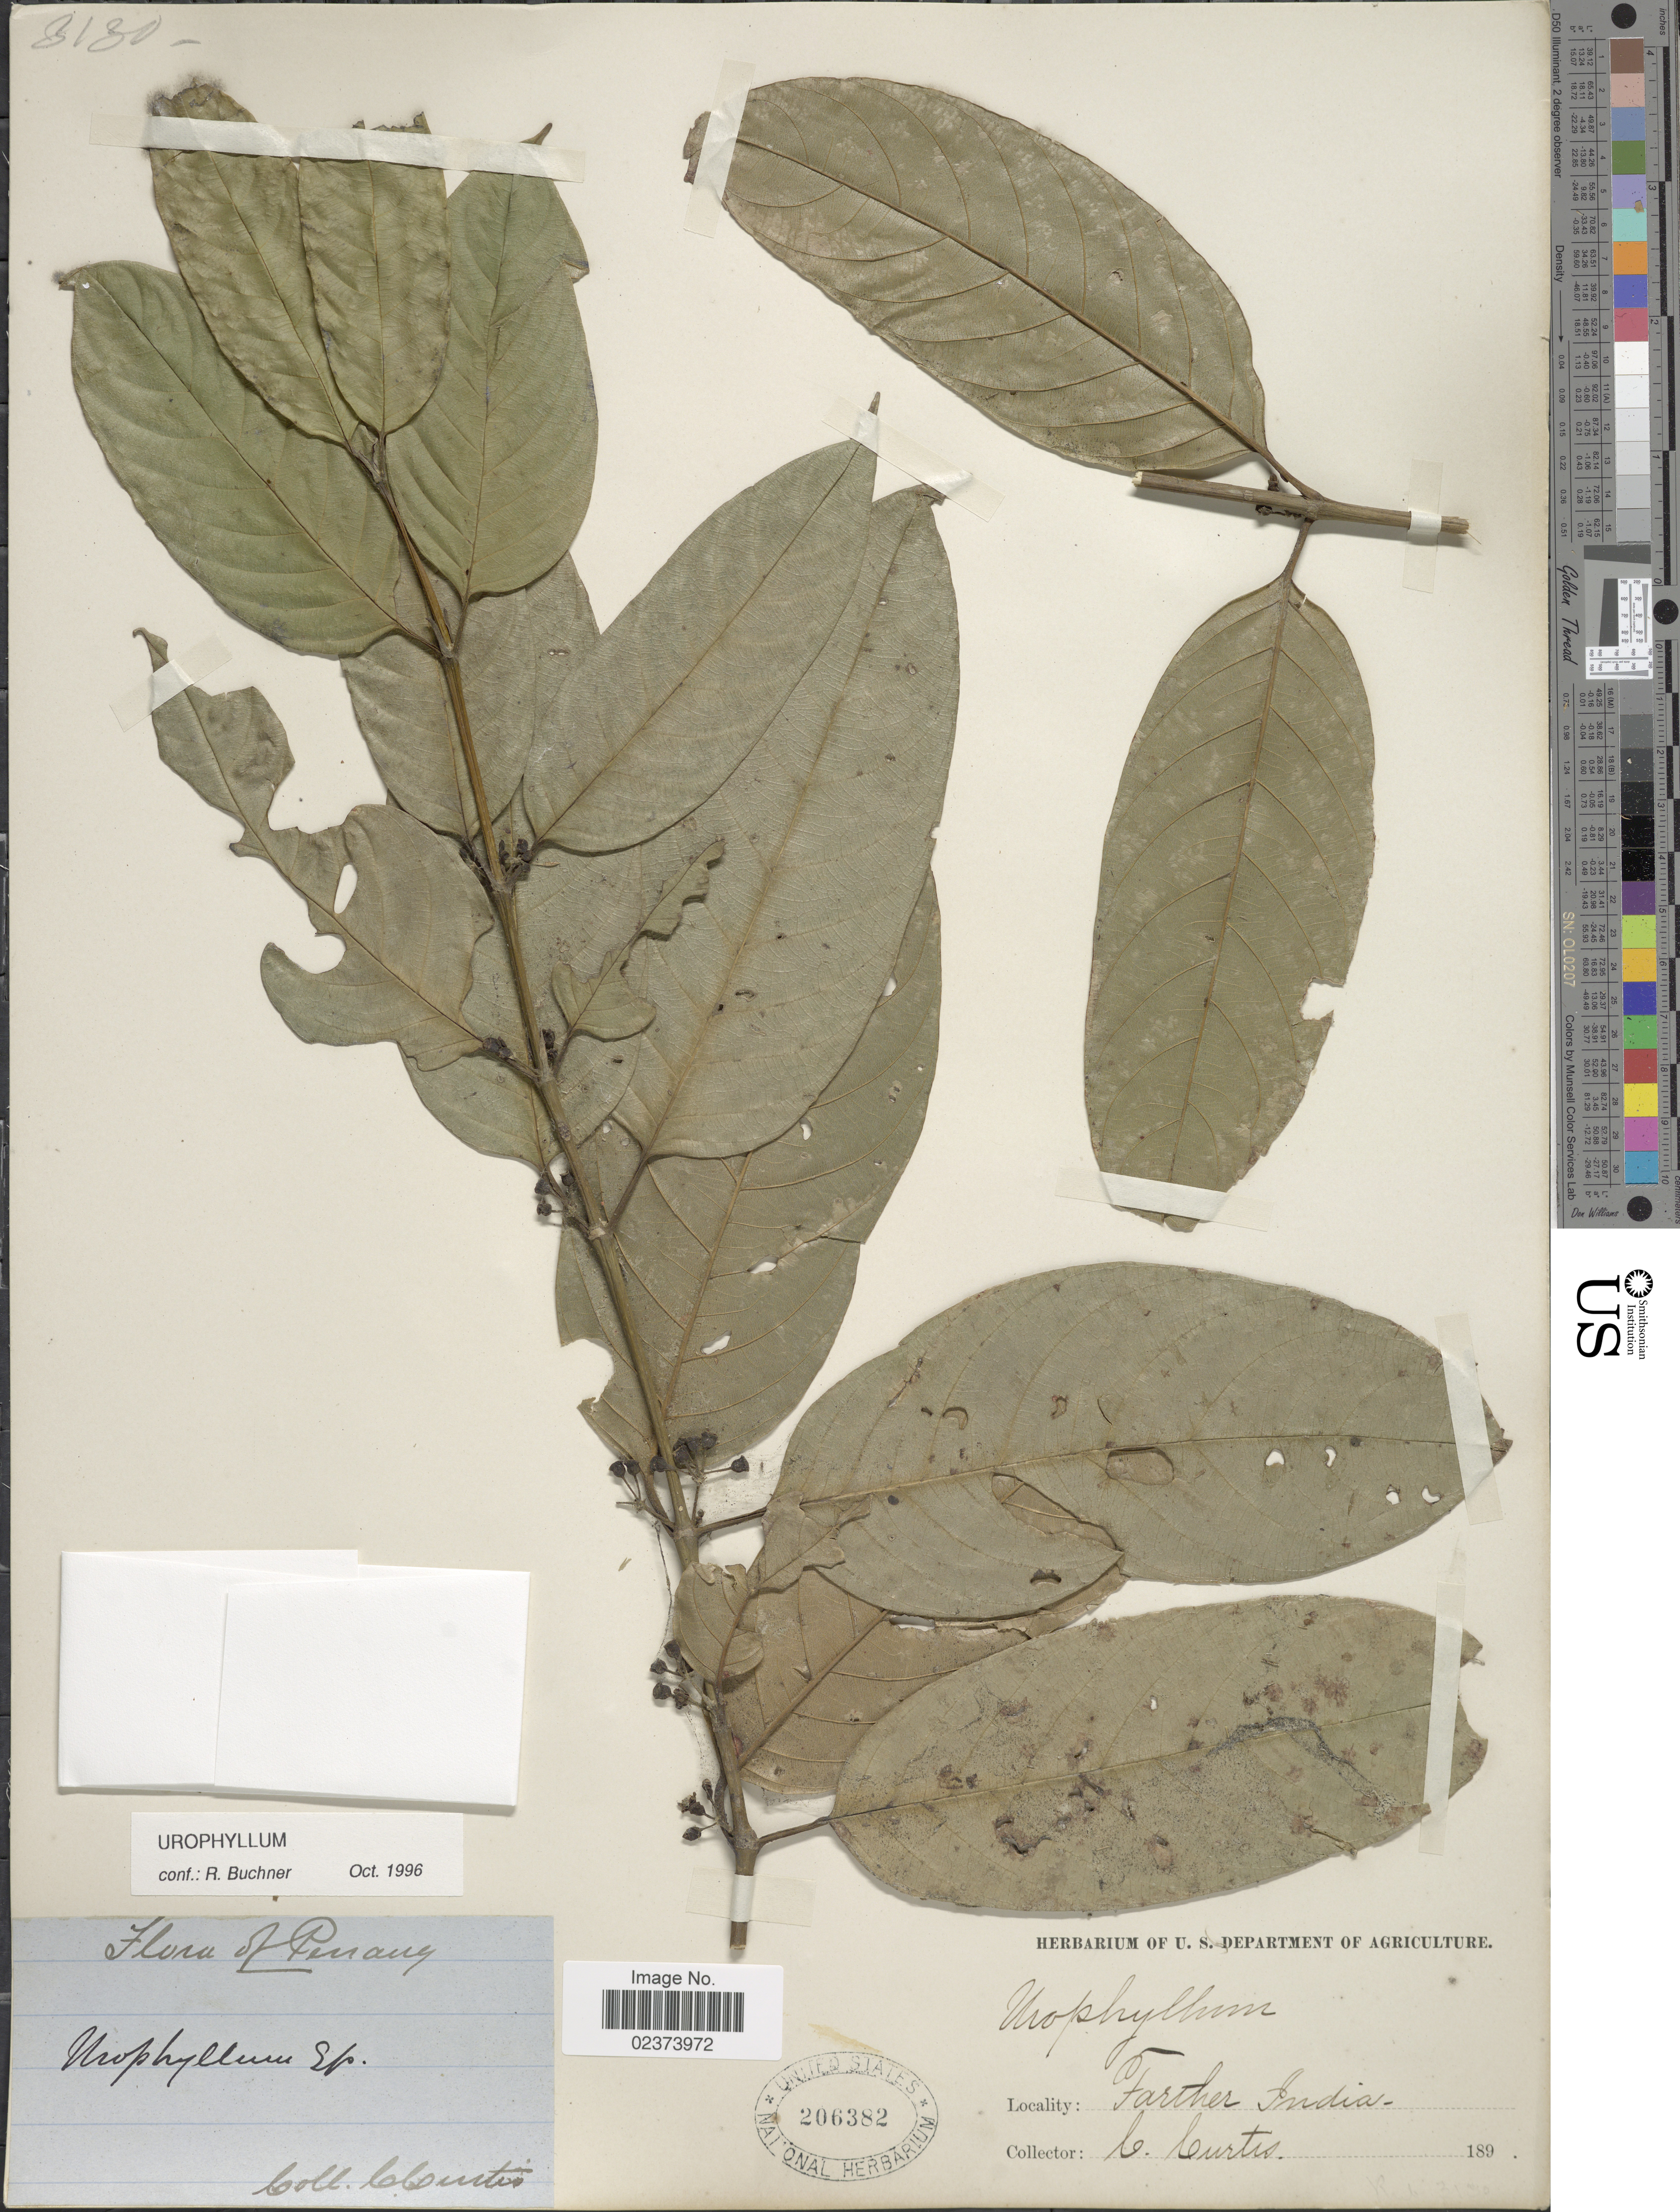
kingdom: Plantae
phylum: Tracheophyta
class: Magnoliopsida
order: Gentianales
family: Rubiaceae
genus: Urophyllum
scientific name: Urophyllum sp.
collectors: C. Curtis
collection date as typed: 189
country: Malaysia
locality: Penang. Farther India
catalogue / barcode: US 206382